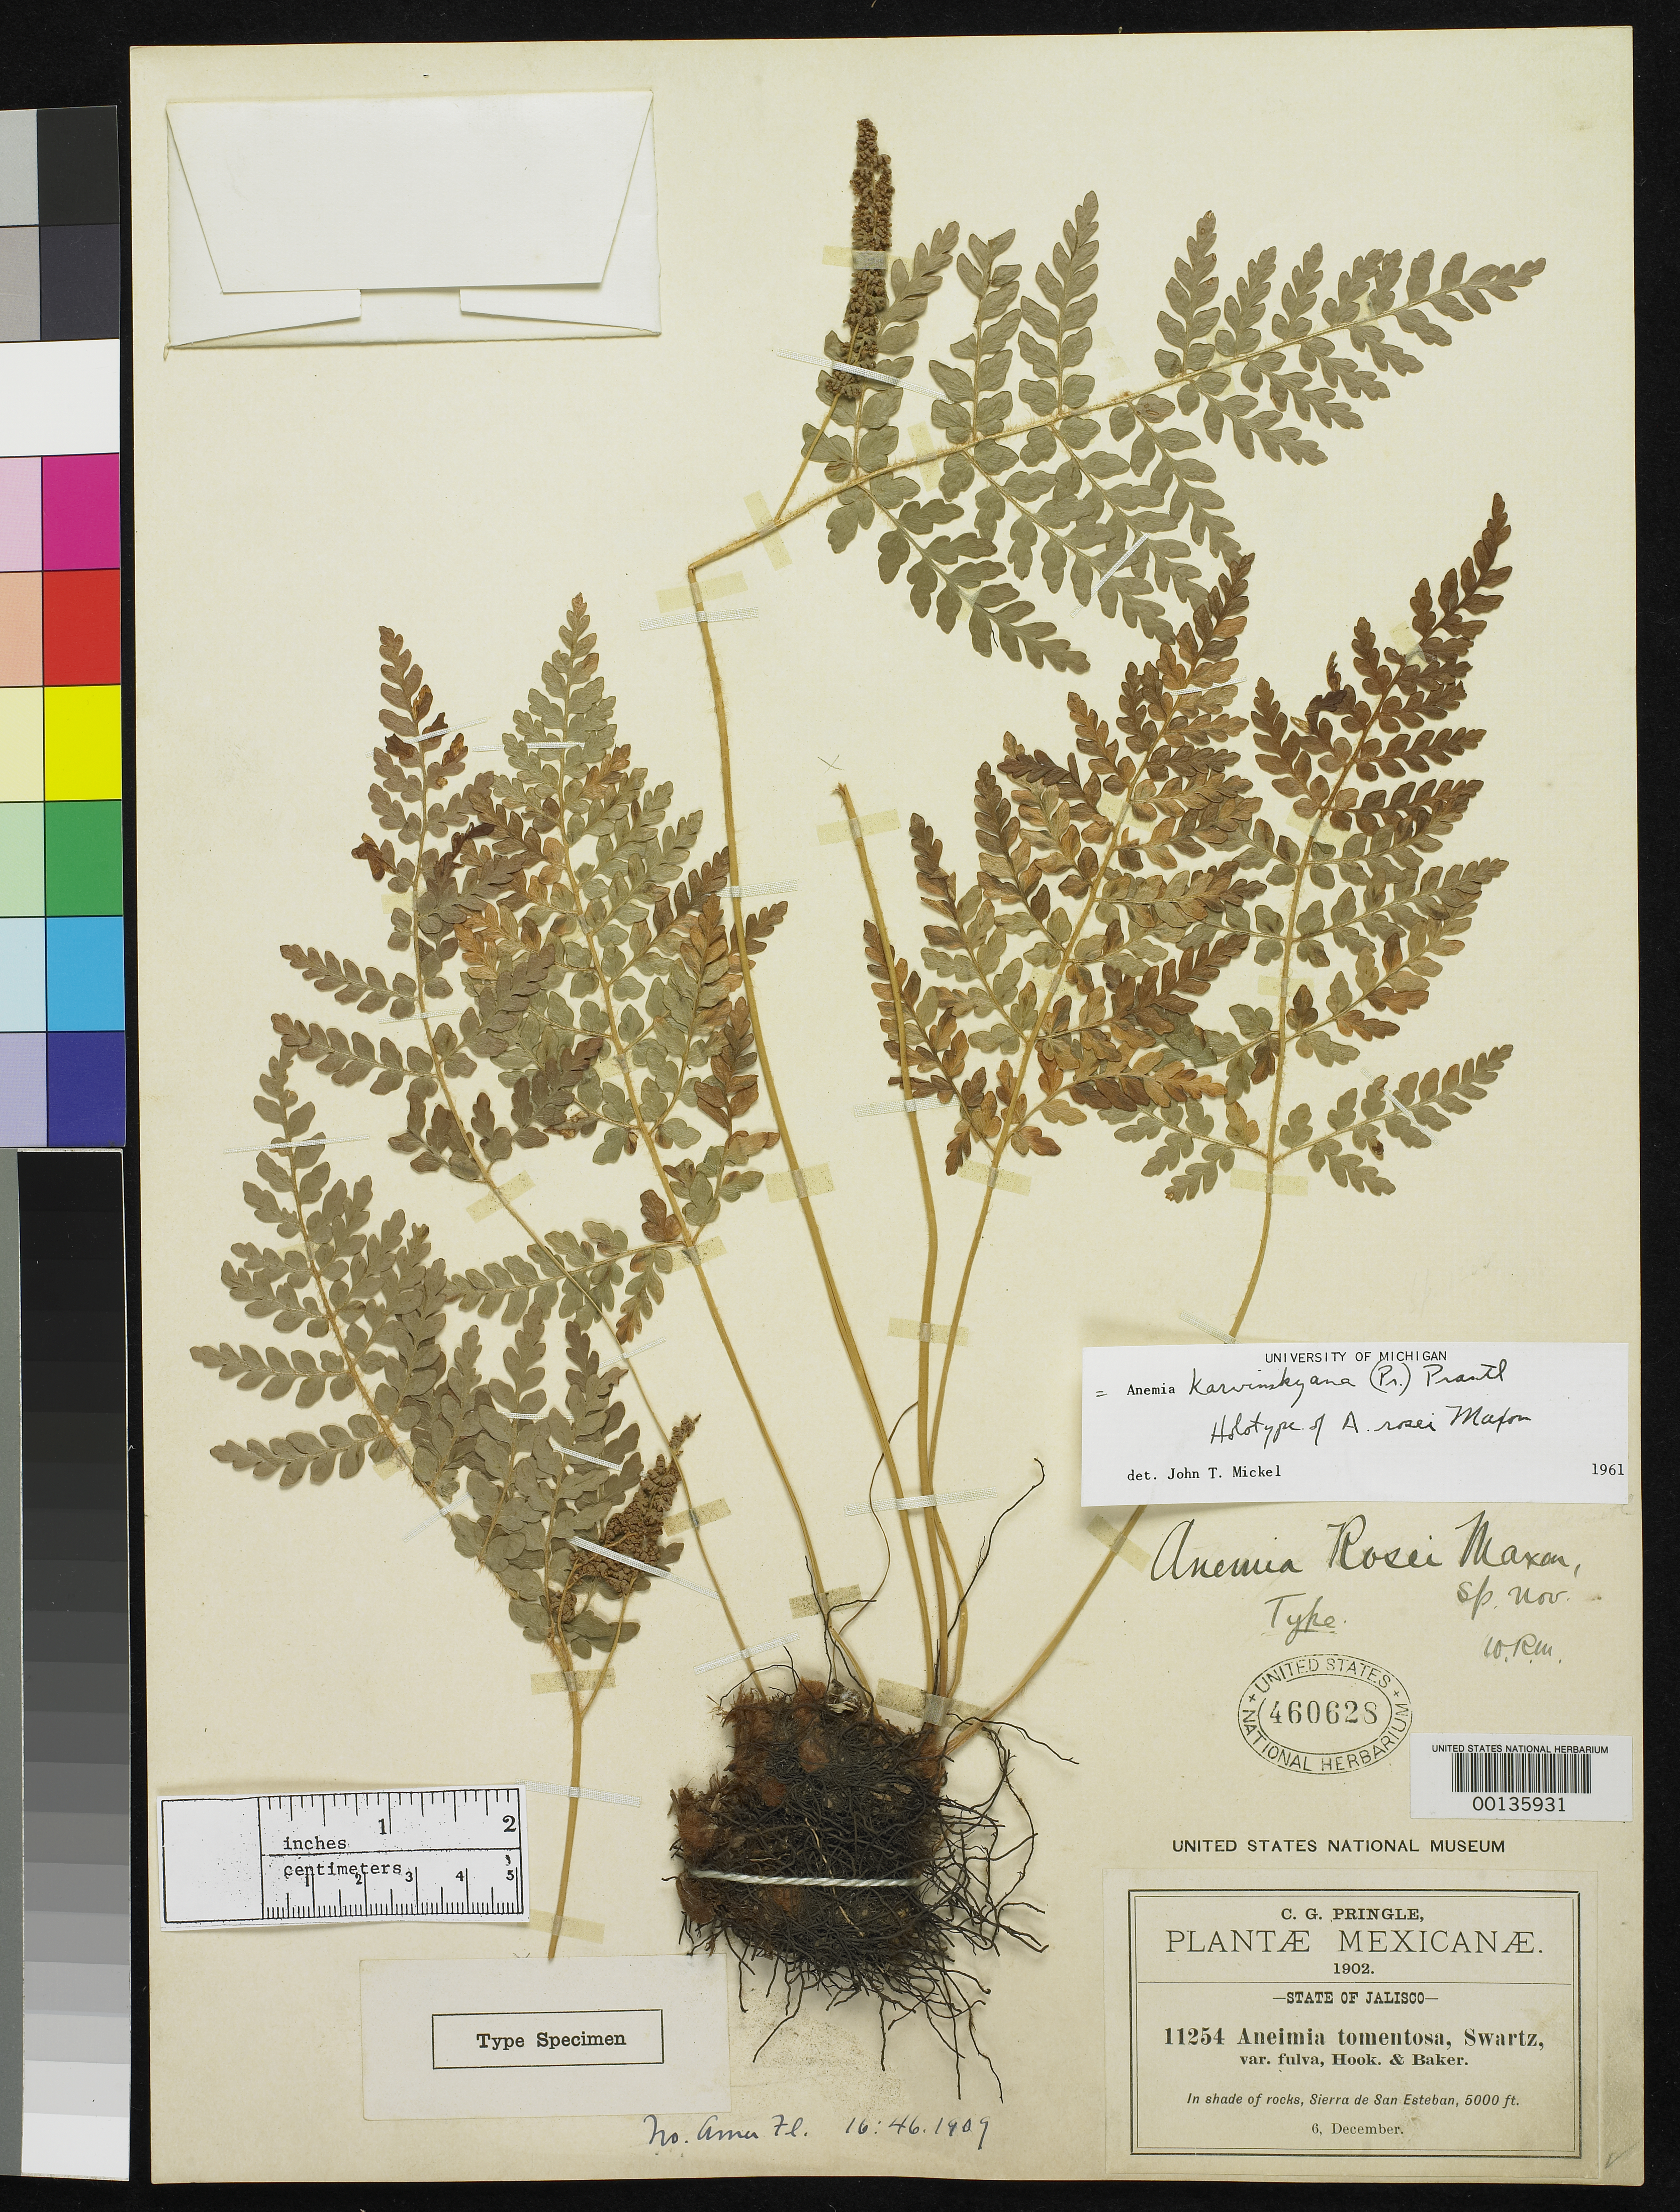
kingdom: Plantae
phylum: Tracheophyta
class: Polypodiopsida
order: Schizaeales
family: Anemiaceae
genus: Anemia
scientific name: Anemia rosei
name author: Maxon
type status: Holotype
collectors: C. G. Pringle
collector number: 11254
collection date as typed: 06 Dec 1902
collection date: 1902-12-06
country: Mexico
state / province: Jalisco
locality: Sierra de San Esteban.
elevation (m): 1524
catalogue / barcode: US 460628